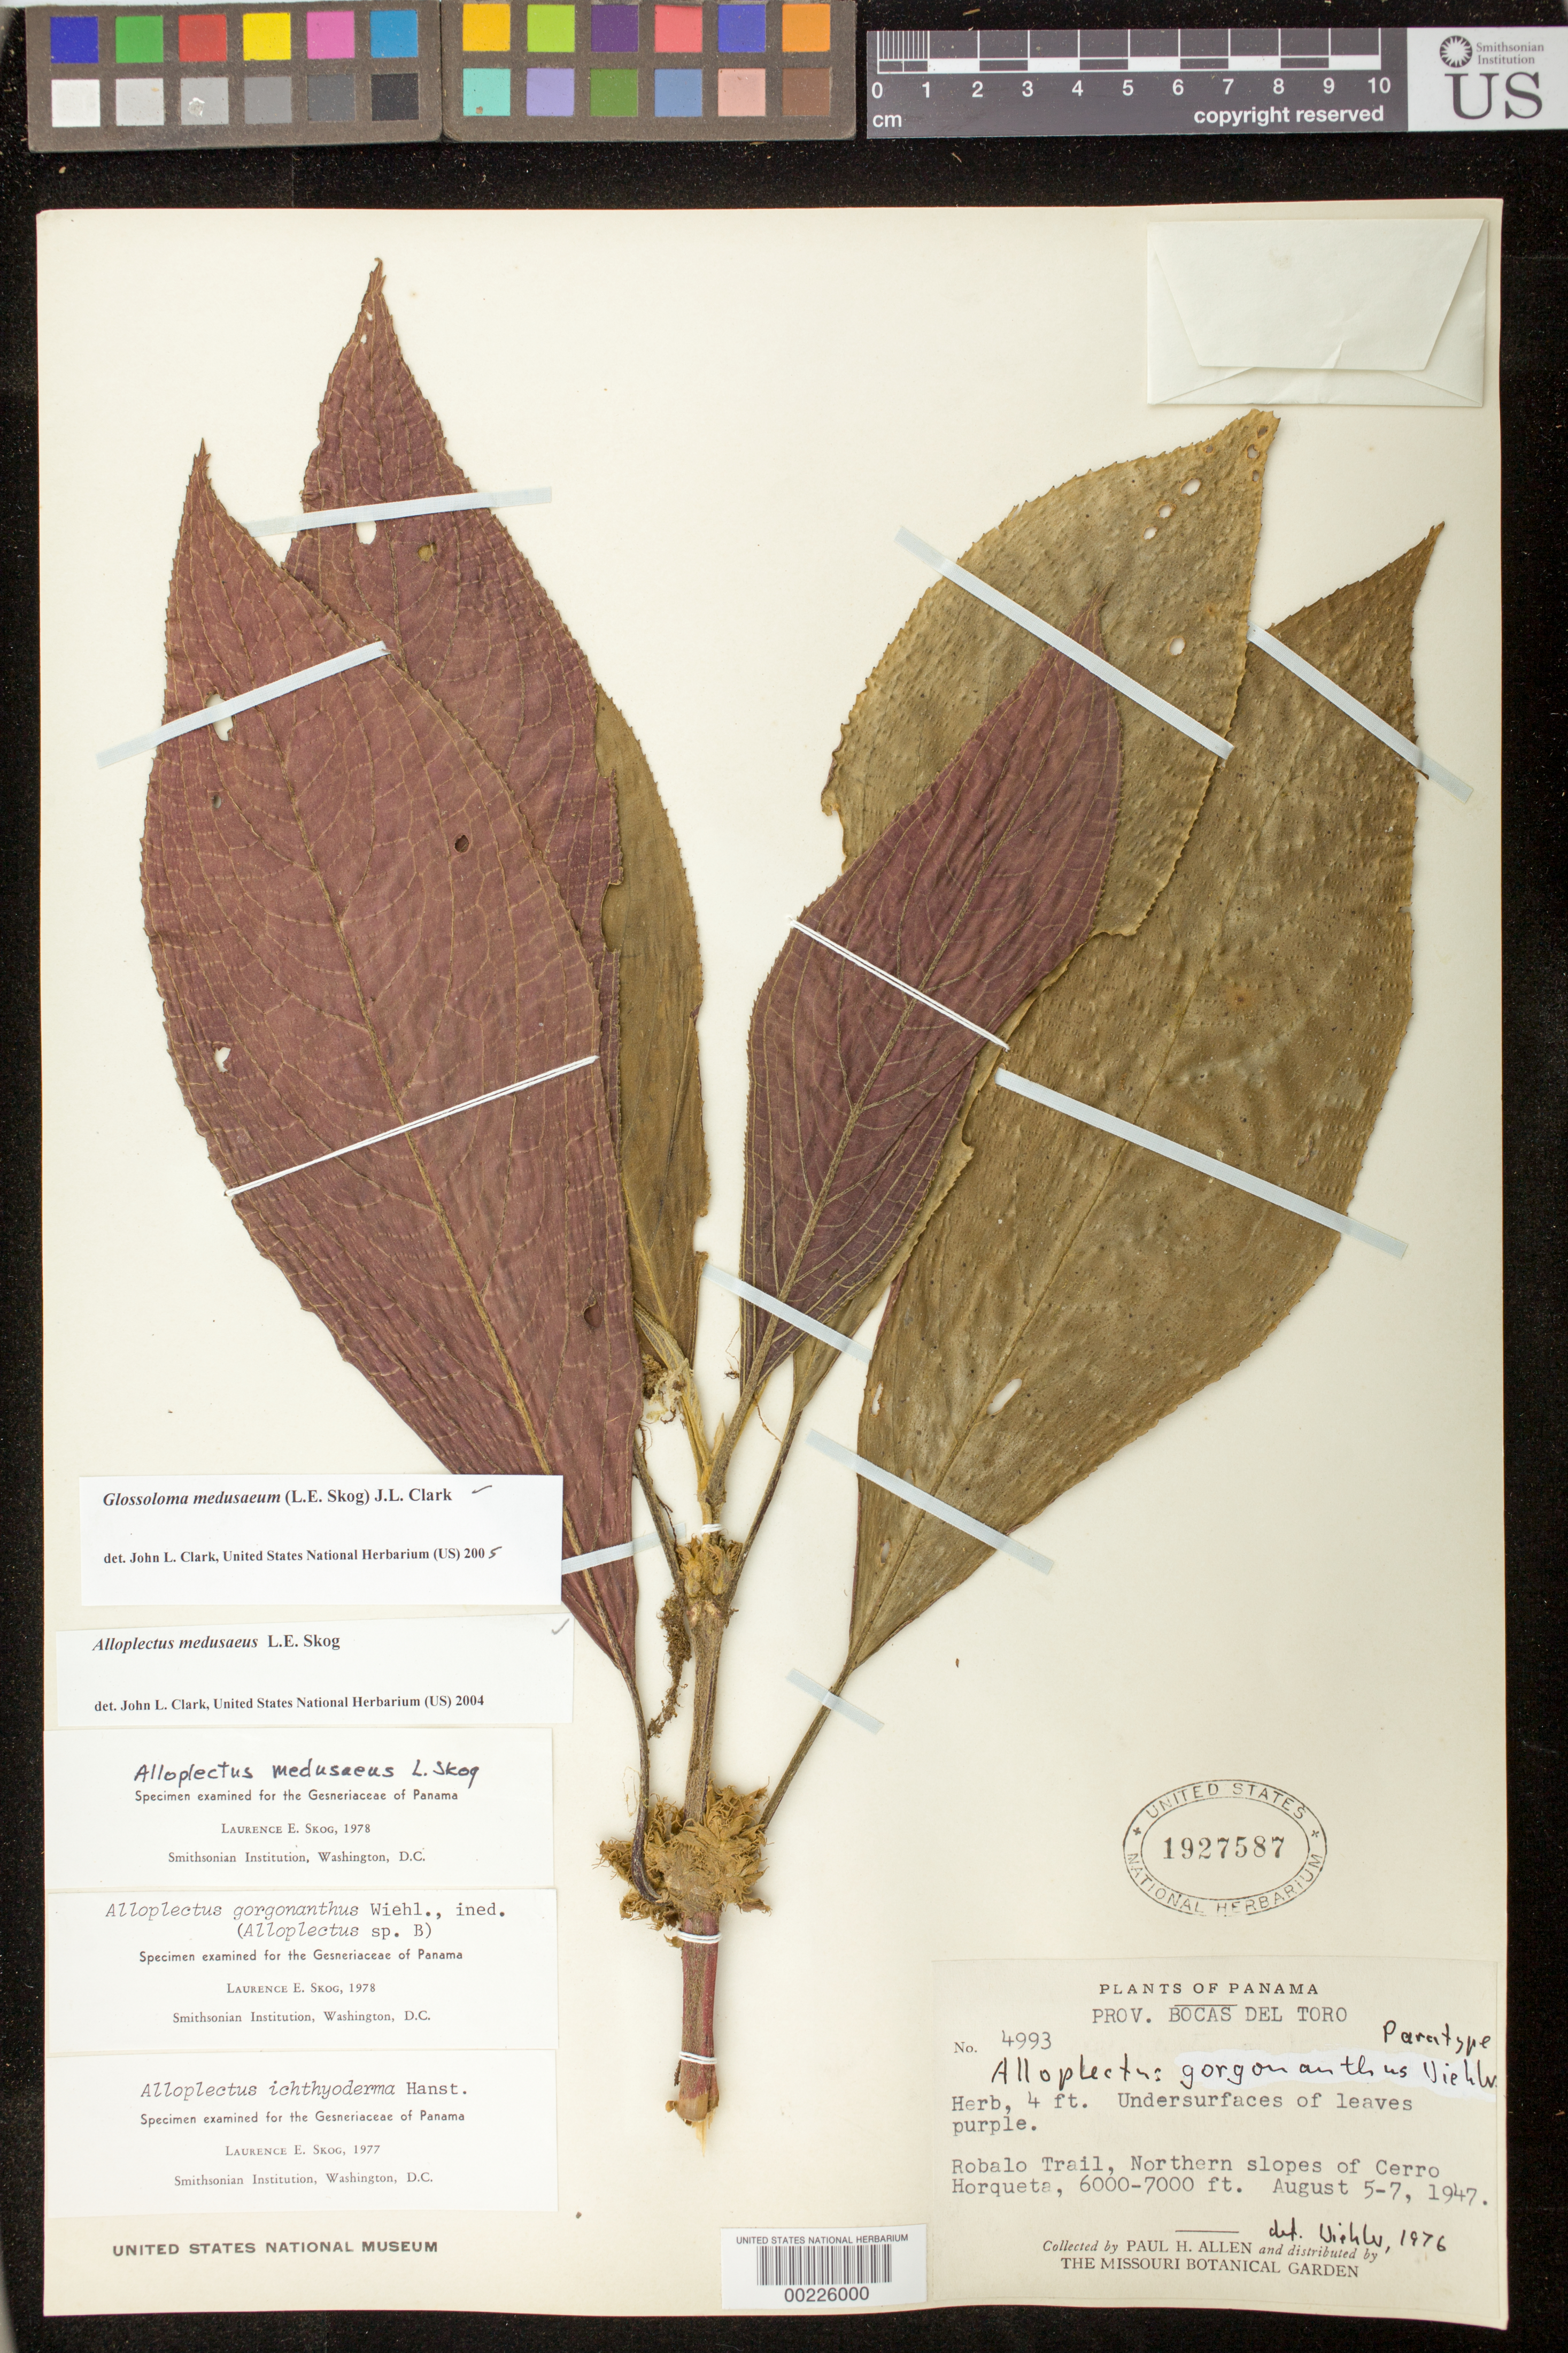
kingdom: Plantae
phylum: Tracheophyta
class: Magnoliopsida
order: Lamiales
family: Gesneriaceae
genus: Glossoloma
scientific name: Glossoloma medusaeum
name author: (L.E. Skog) J.L. Clark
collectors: P. H. Allen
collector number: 4993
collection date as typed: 5-7 Aug 1947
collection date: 1947-08-05/1947-08-07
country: Panama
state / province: Bocas del Toro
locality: Robalo trail, northern slopes of Cerro Horqueta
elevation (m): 1829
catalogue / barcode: US 1927587